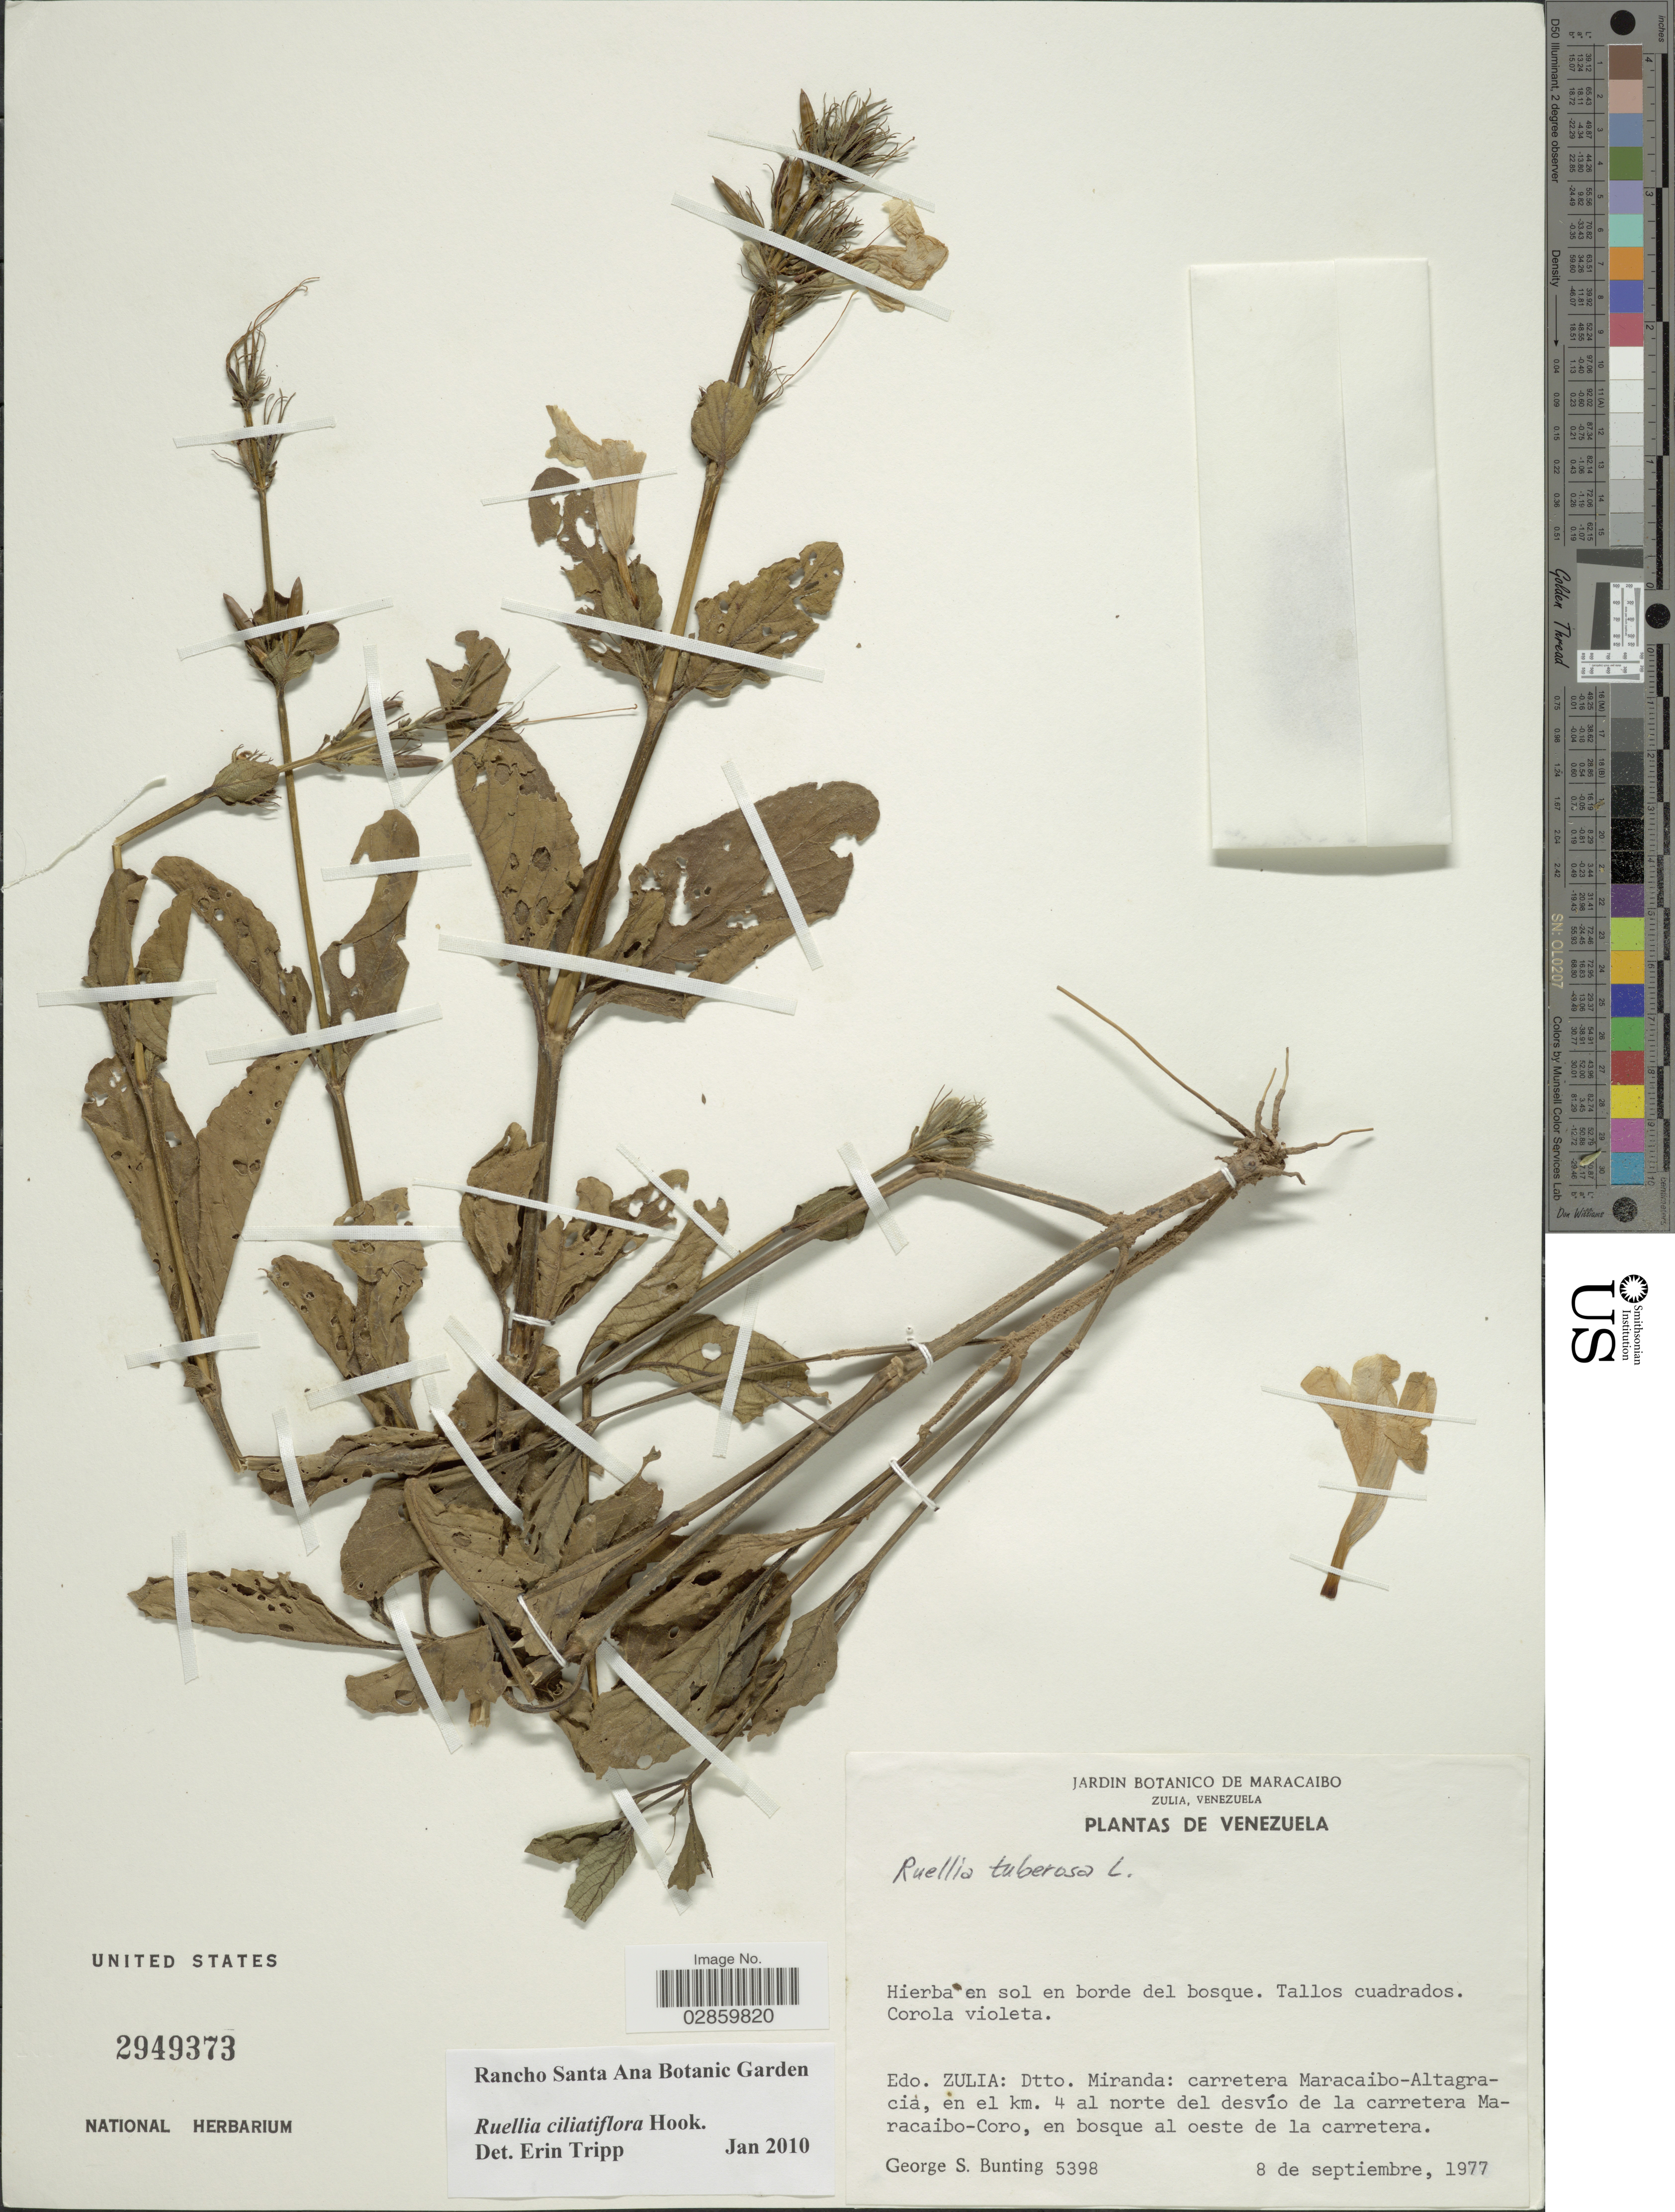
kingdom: Plantae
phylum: Tracheophyta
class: Magnoliopsida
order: Lamiales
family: Acanthaceae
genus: Ruellia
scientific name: Ruellia ciliatiflora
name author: Hook.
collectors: G. S. Bunting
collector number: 5398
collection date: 1977-09-08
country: Venezuela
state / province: Zulia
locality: Dtto. Miranda: carretera Maracaibo-Altagracia, en el km. 4 al norte del desvío de la carretera Maracaibo-Coro.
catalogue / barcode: US 2949373